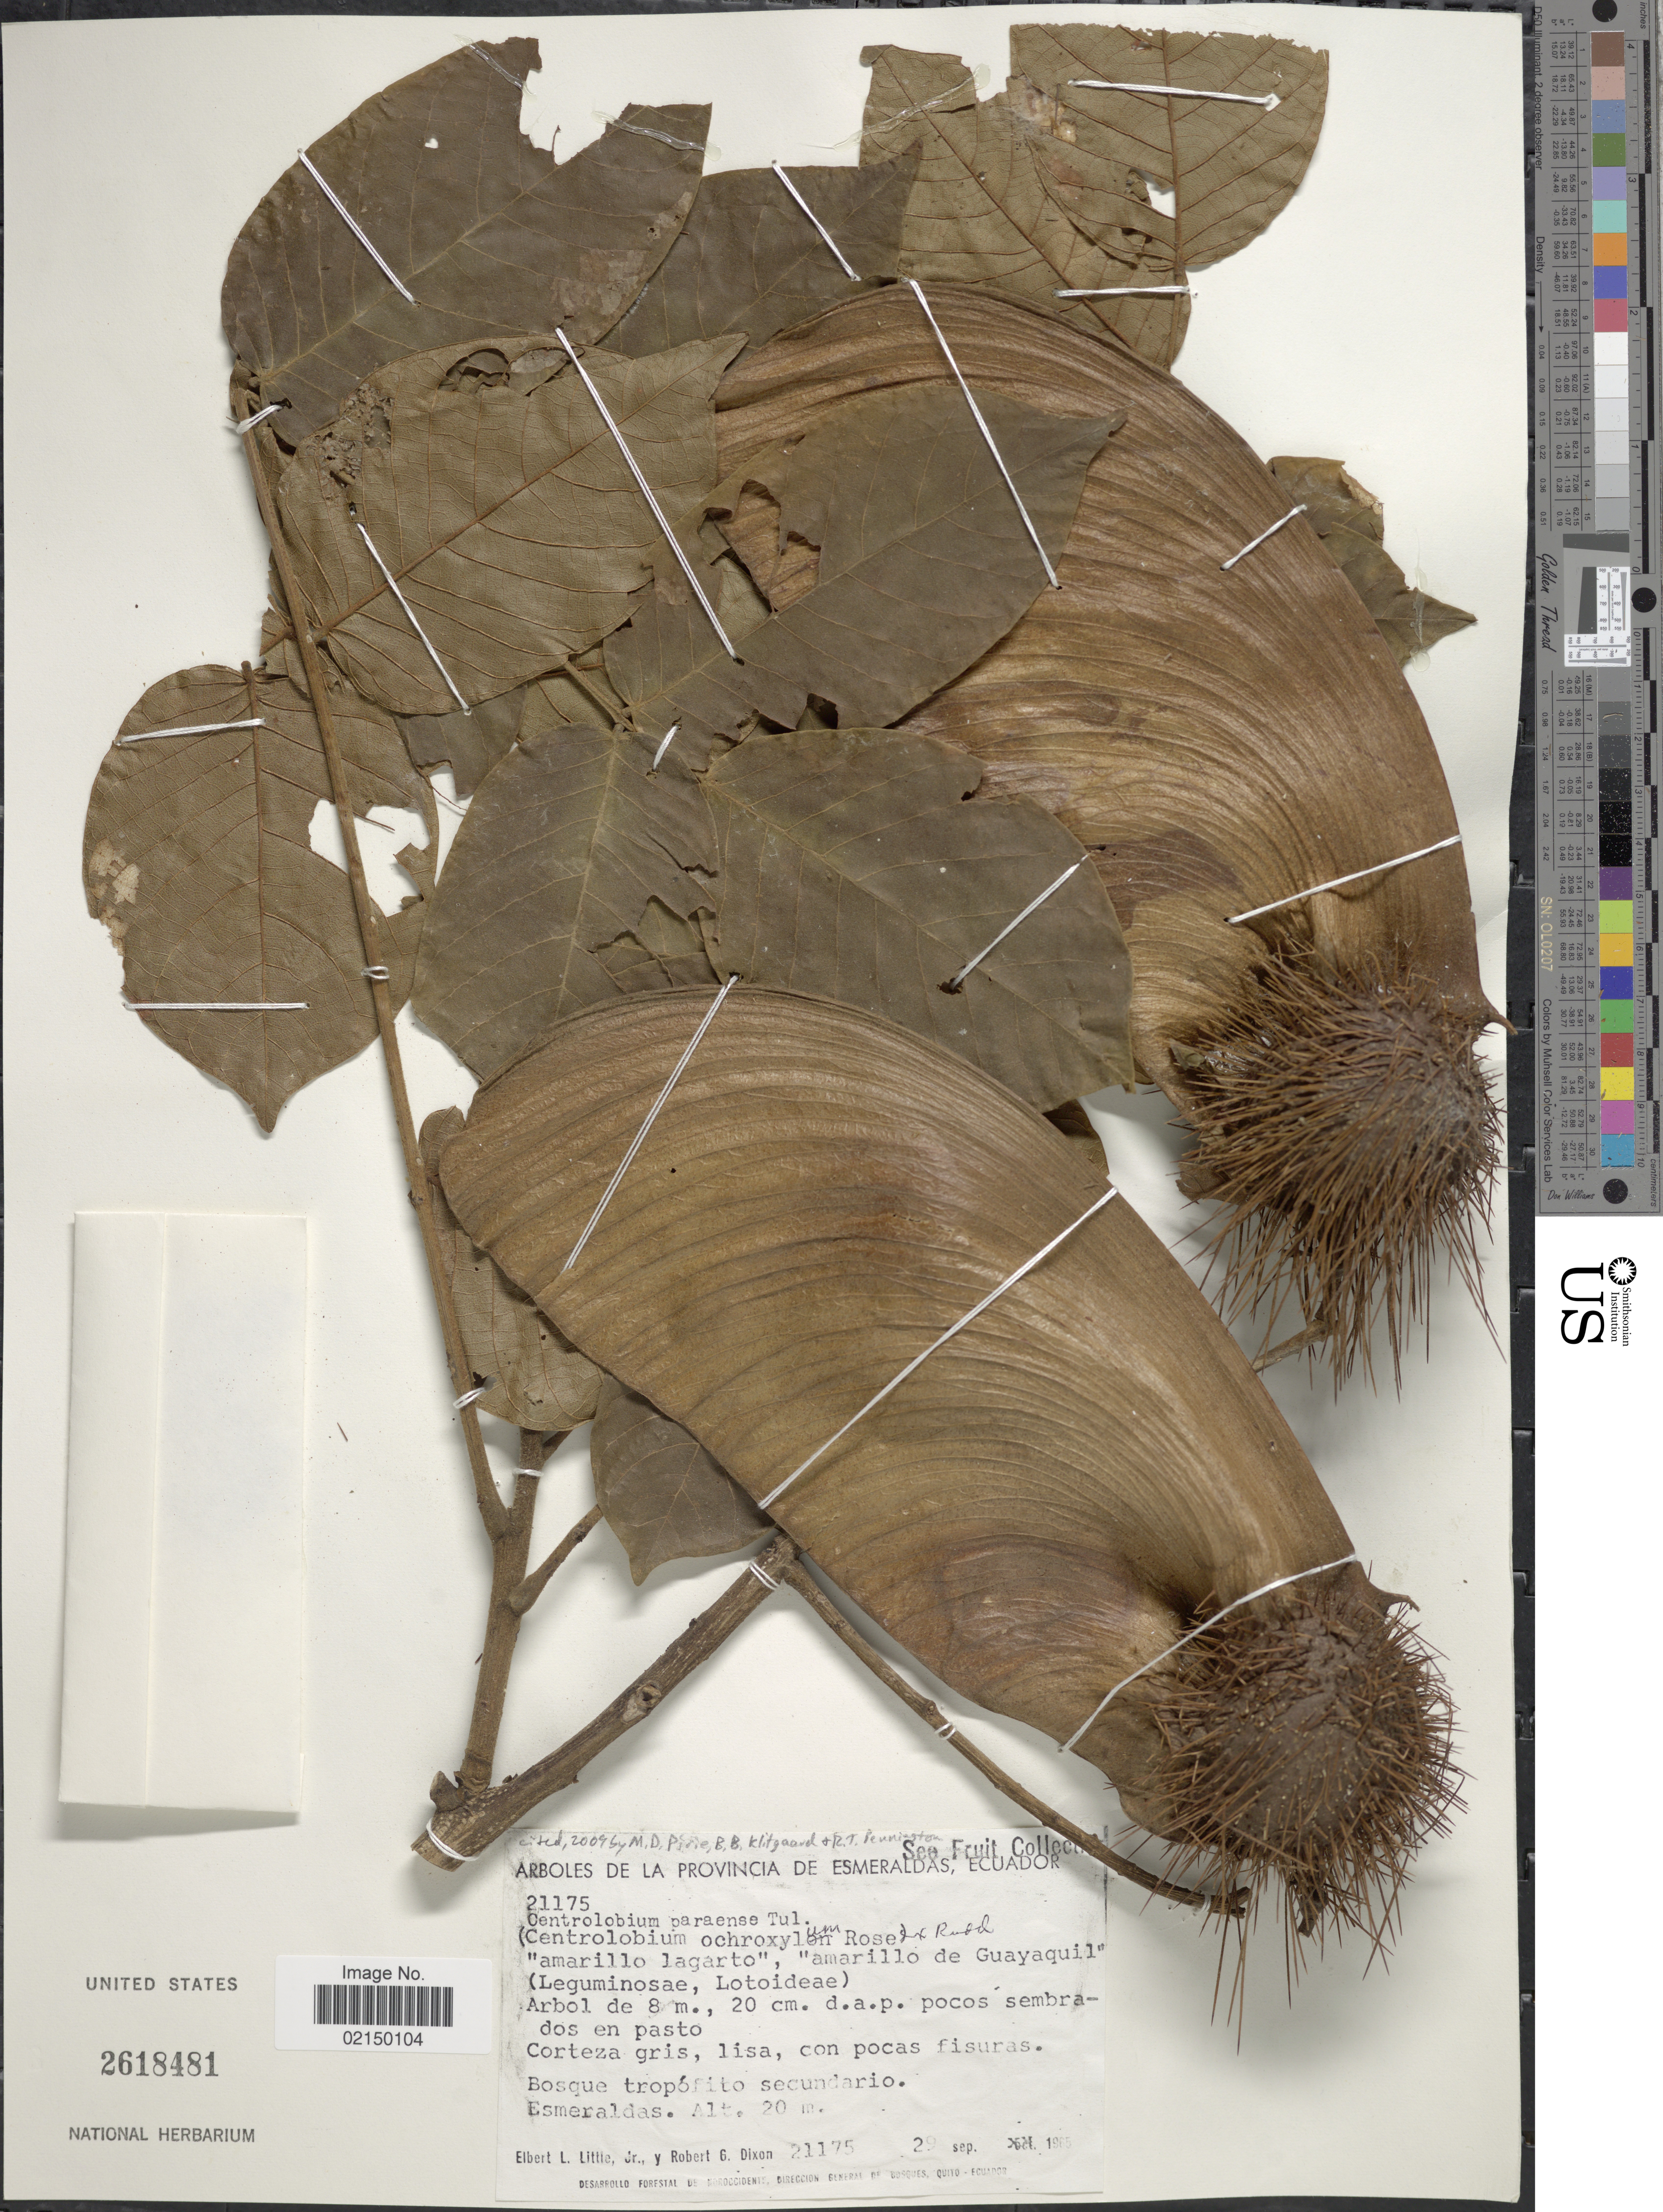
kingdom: Plantae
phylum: Tracheophyta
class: Magnoliopsida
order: Fabales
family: Fabaceae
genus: Centrolobium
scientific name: Centrolobium ochroxylum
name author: Rose ex Rudd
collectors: E. L. Little & R. G. Dixon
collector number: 21175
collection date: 1965-09-29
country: Ecuador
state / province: Esmeraldas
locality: Arboles de La Provincia de Esmeraldas, Corteza gris, lisa, bosque tropofito secundario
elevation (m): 20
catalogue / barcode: US 2618481